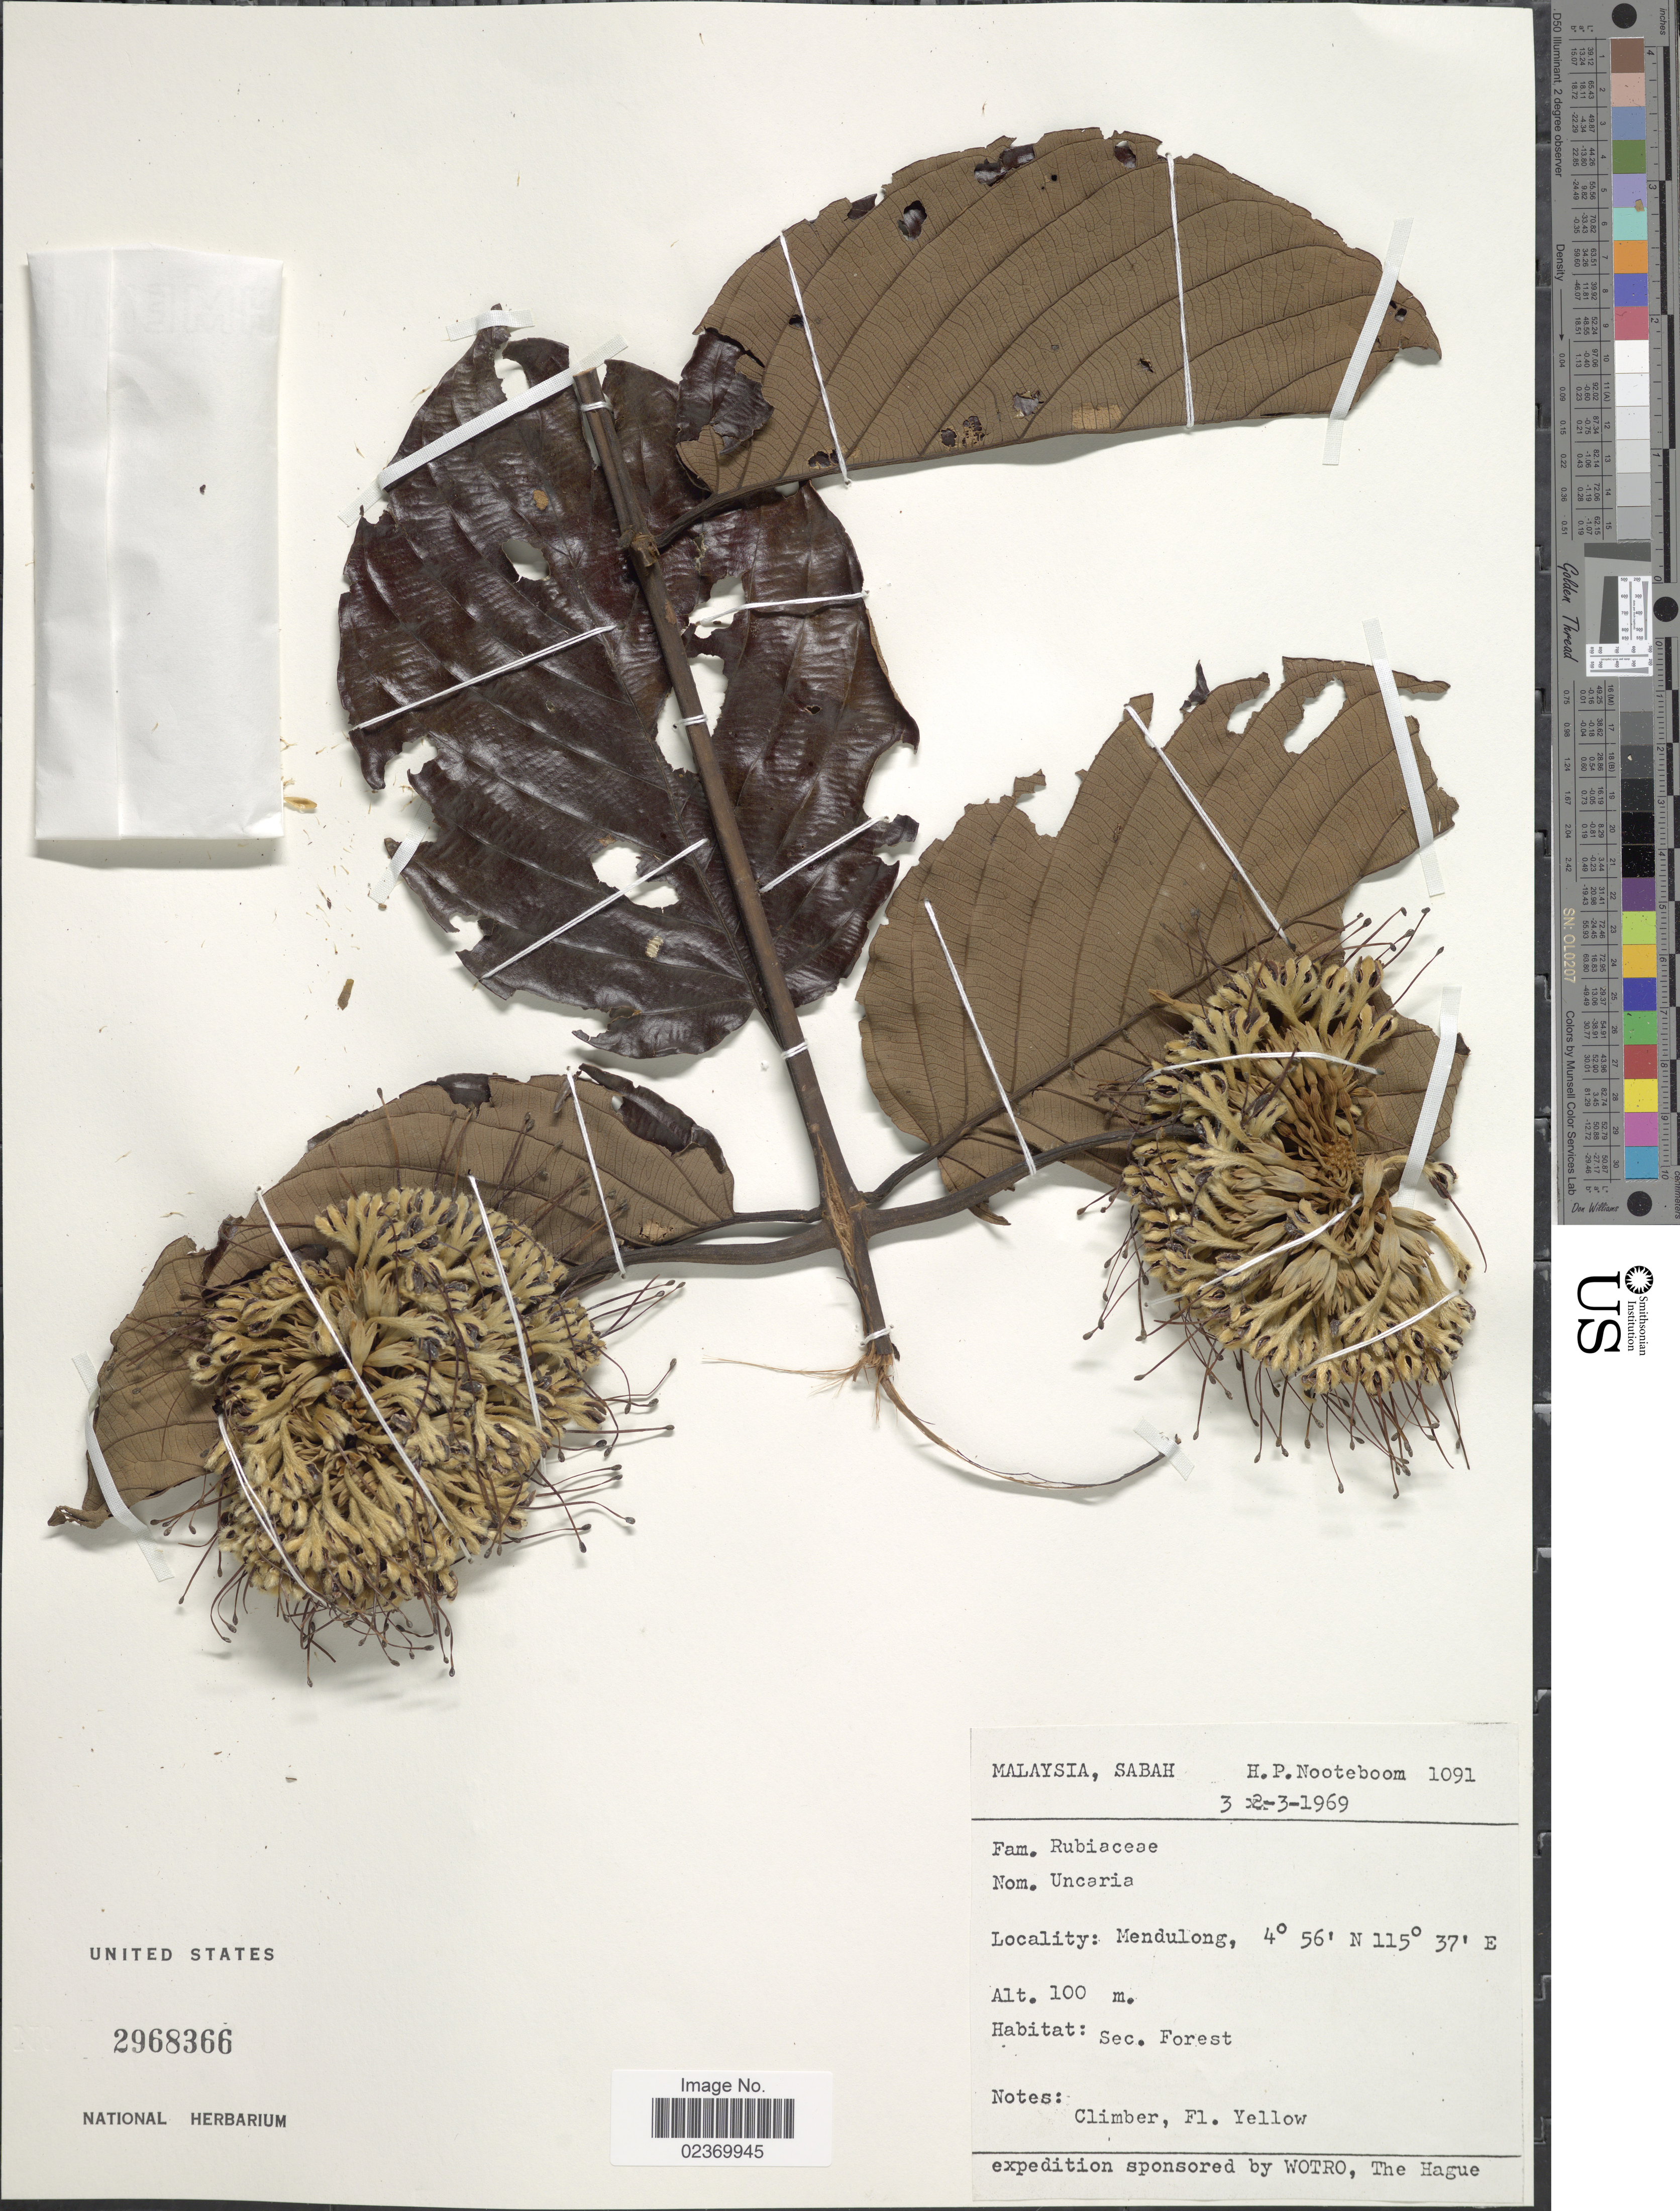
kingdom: Plantae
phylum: Tracheophyta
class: Magnoliopsida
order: Gentianales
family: Rubiaceae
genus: Uncaria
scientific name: Uncaria sp.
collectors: H. P. Nooteboom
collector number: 1091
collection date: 1969-03-03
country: Malaysia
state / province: Sabah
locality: Mendulong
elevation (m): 100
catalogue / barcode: US 2968366